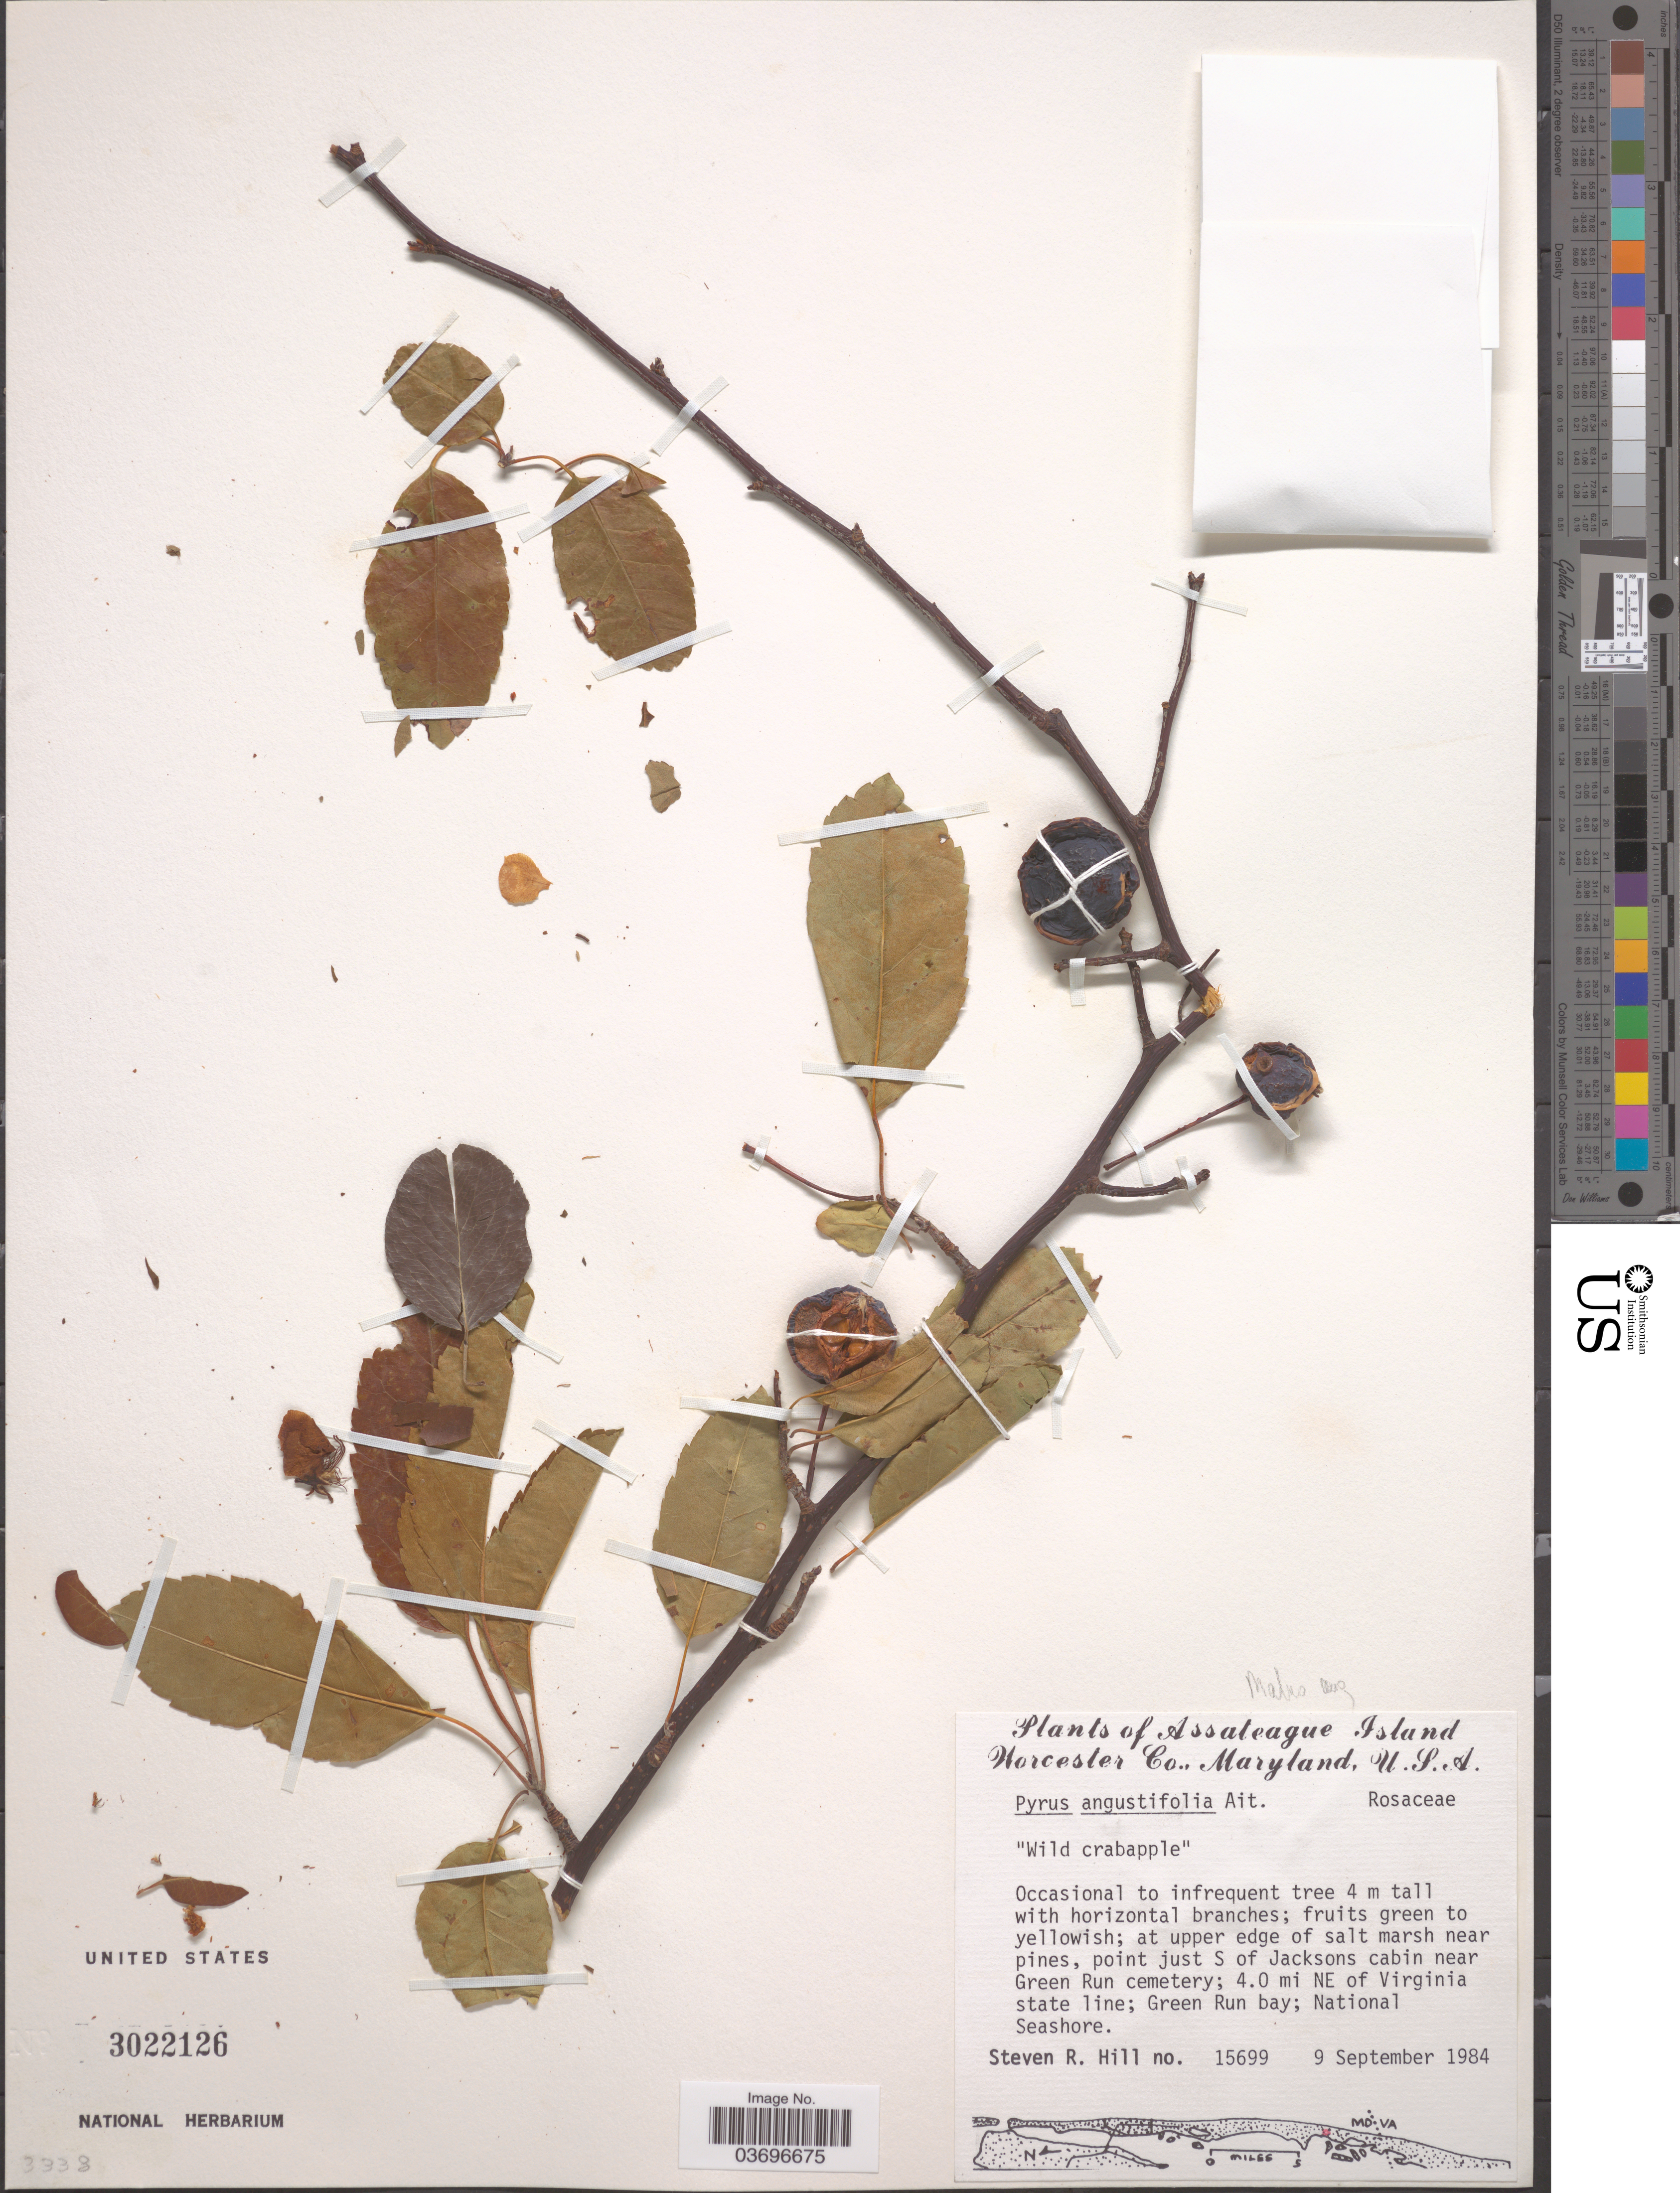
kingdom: Plantae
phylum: Tracheophyta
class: Magnoliopsida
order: Rosales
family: Rosaceae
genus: Malus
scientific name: Malus angustifolia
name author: (Aiton) Michx.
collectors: S. R. Hill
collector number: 15699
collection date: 1984-09-09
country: United States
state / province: Maryland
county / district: Worcester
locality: Assateague Island. Worcester Co. Point just S of Jacksons cabin near Green Run cemetery; 4.0 mi NE of Virginia state line; Green Run bay; National Seashore.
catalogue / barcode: US 3022126